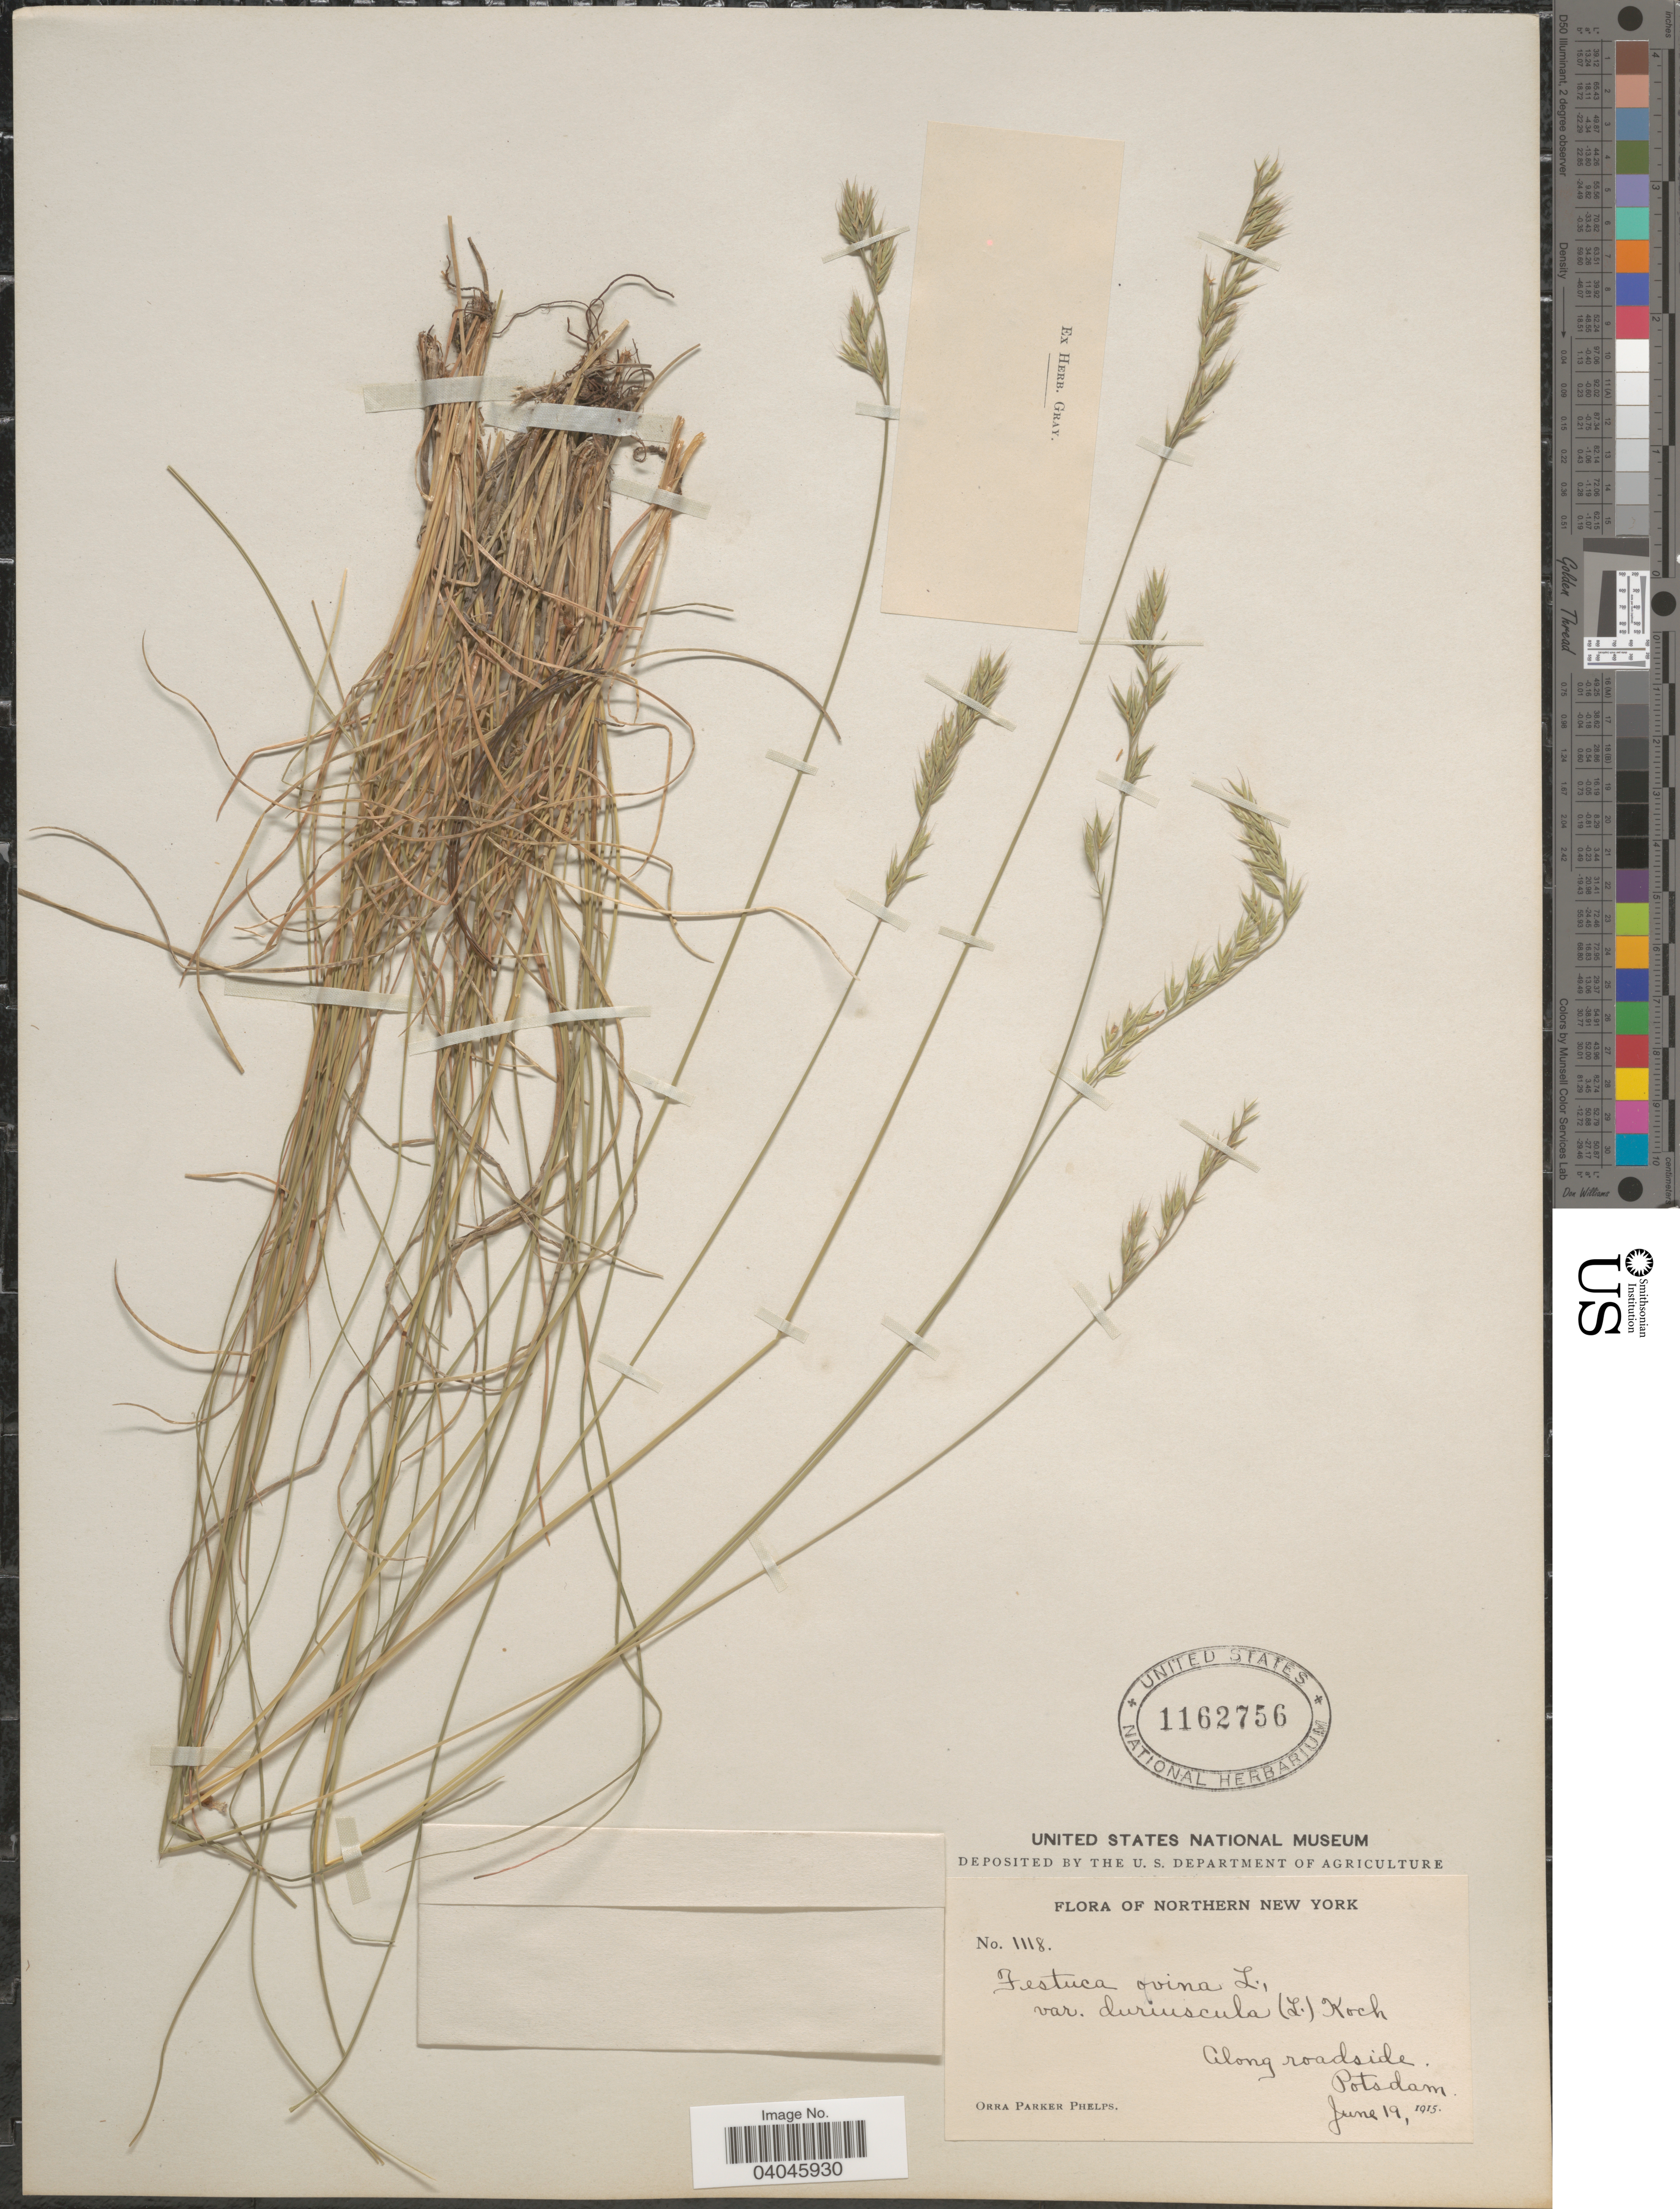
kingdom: Plantae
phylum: Tracheophyta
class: Liliopsida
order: Poales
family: Poaceae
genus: Festuca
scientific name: Festuca rubra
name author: L.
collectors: O. P. Phelps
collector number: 1118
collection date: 1915-06-19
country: United States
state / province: New York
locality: Northern New York. Along roadside. Potsdam.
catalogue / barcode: US 1162756